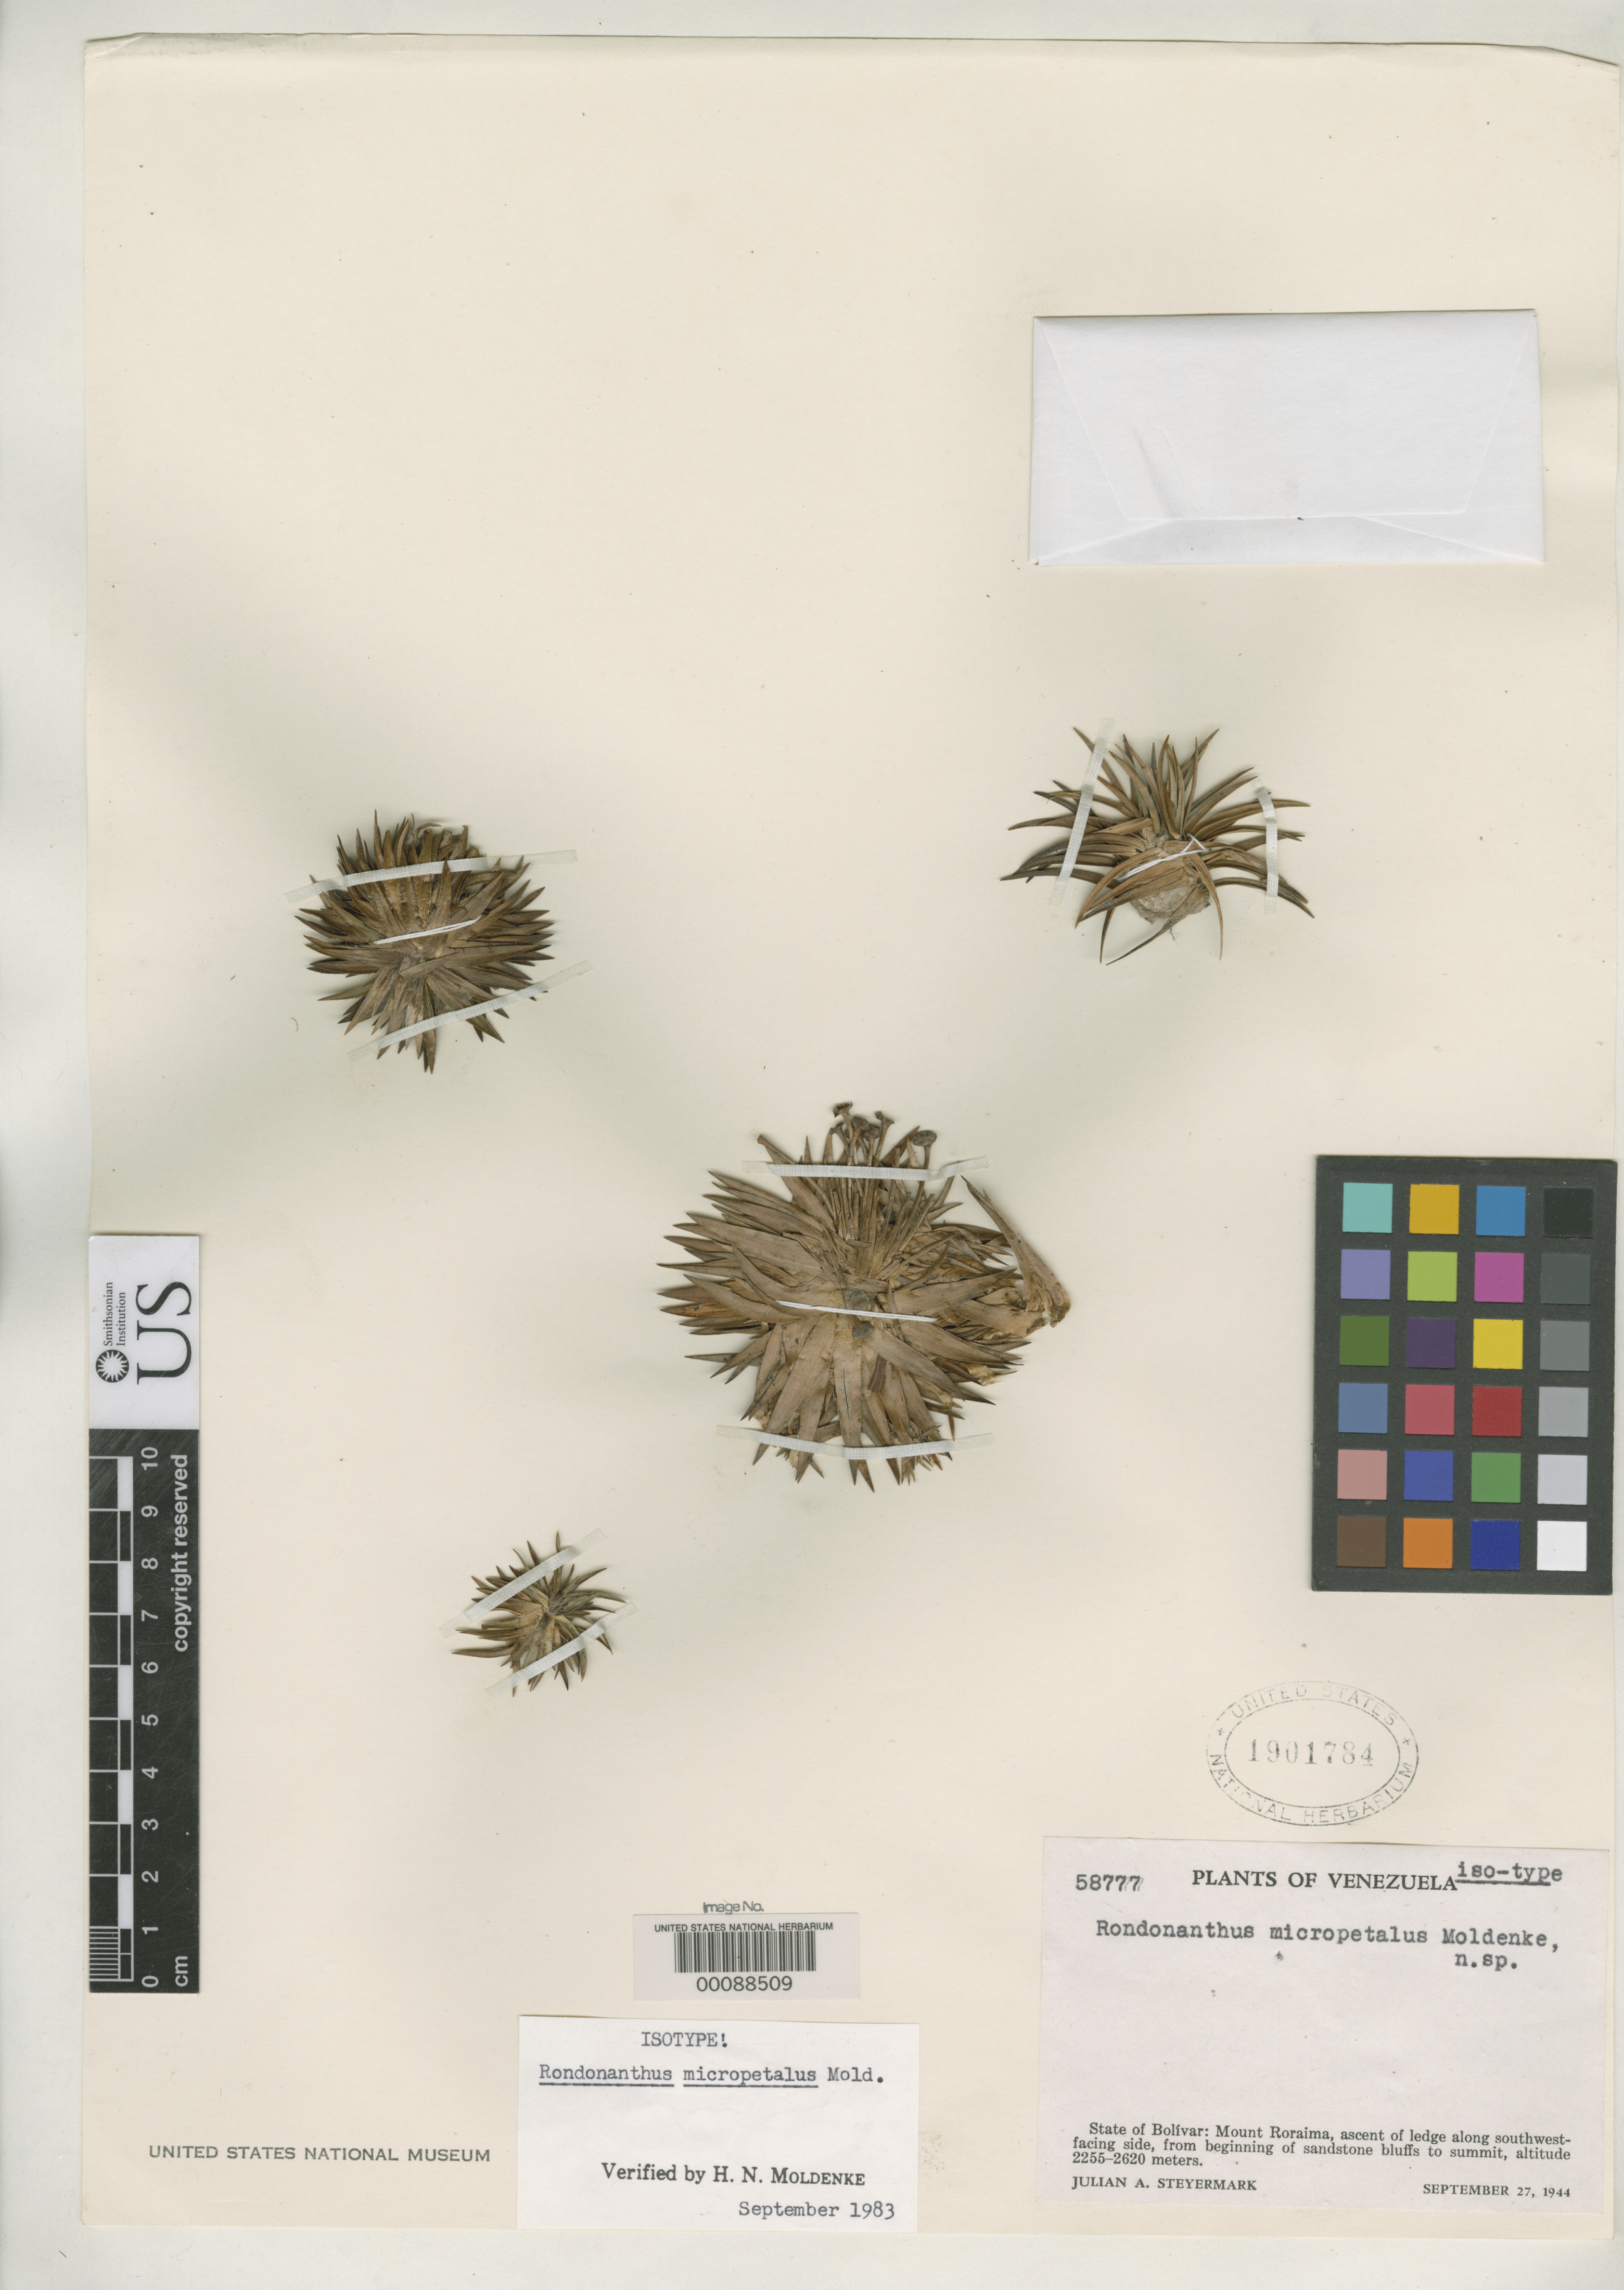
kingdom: Plantae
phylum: Tracheophyta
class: Liliopsida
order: Poales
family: Eriocaulaceae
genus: Rondonanthus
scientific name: Rondonanthus micropetalus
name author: Moldenke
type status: Isotype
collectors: J. Steyermark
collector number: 58777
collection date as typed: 27 Sep 1944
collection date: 1944-09-27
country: Venezuela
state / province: Bolivar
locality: Mt. Roraima.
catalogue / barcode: US 1901784